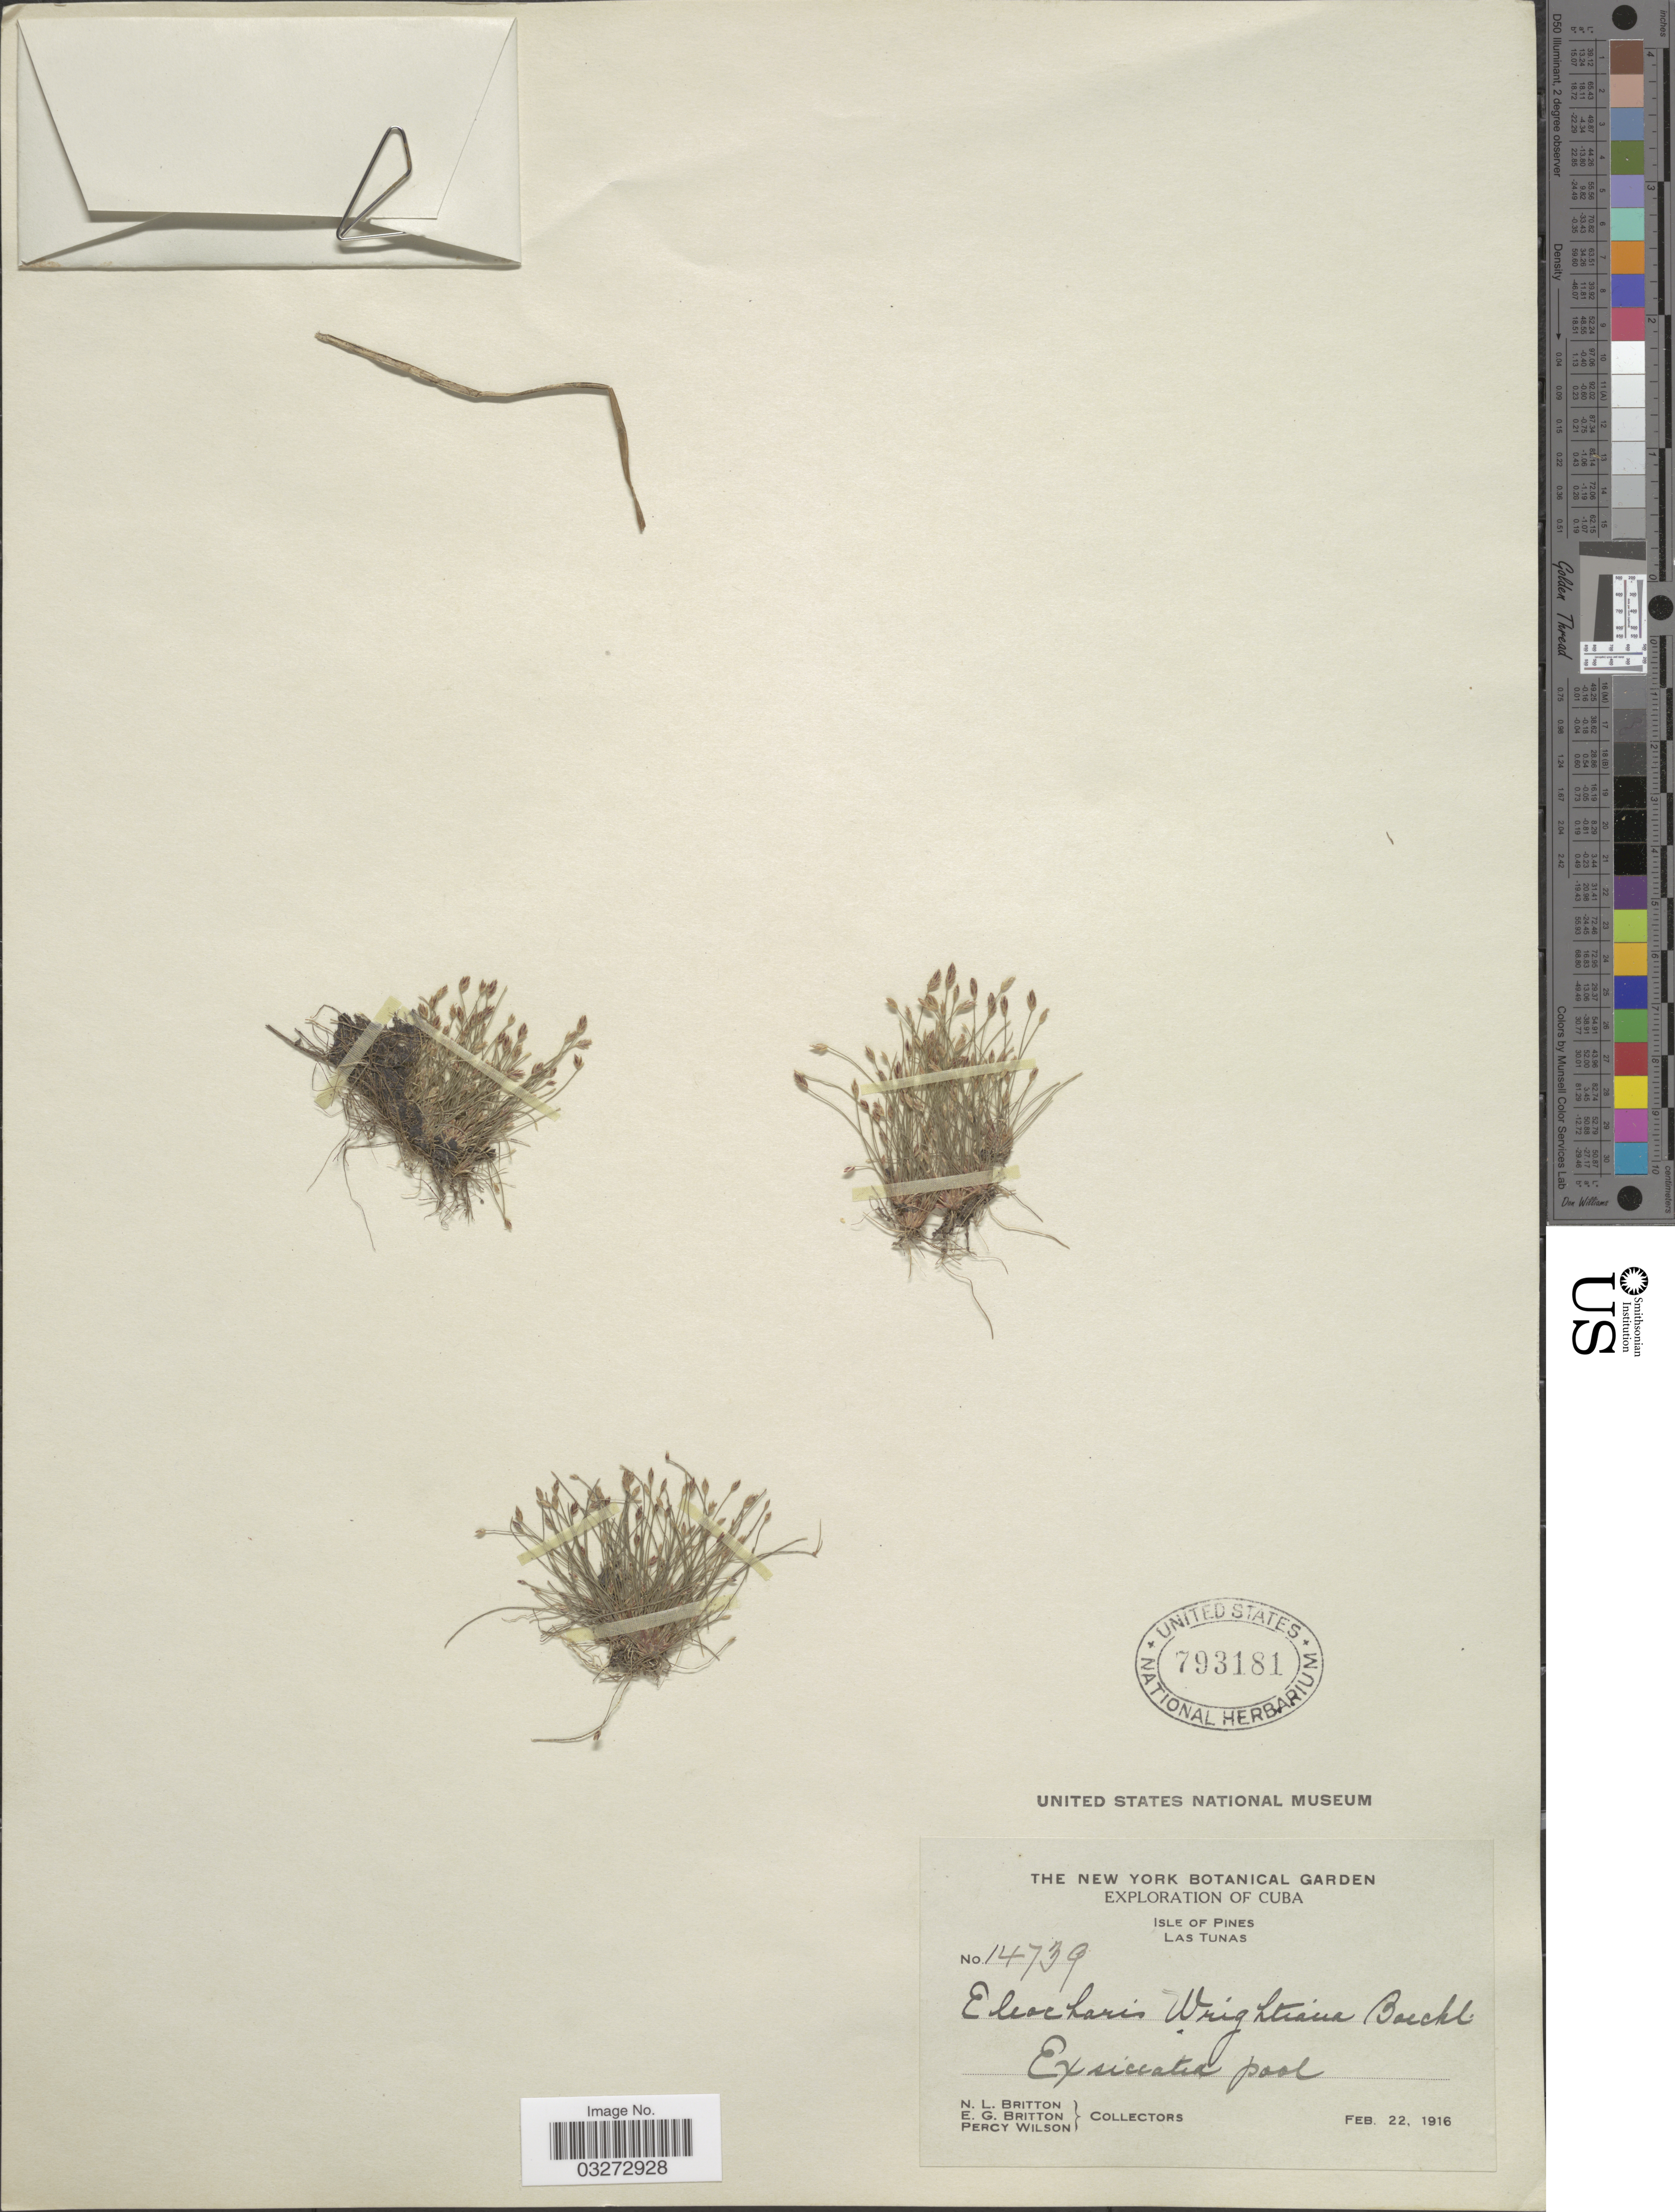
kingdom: Plantae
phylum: Tracheophyta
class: Liliopsida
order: Poales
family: Cyperaceae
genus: Eleocharis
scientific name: Eleocharis minima var. minima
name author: Kunth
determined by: Strong, Mark T., (BOT), Smithsonian Institution - National Museum of Natural History (UNITED STATES)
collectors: N. Britton, E. G. Britton & P. Wilson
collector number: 14739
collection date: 1916-02-22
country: Cuba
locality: Isle of Pines. las Tunas.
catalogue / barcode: US 793181